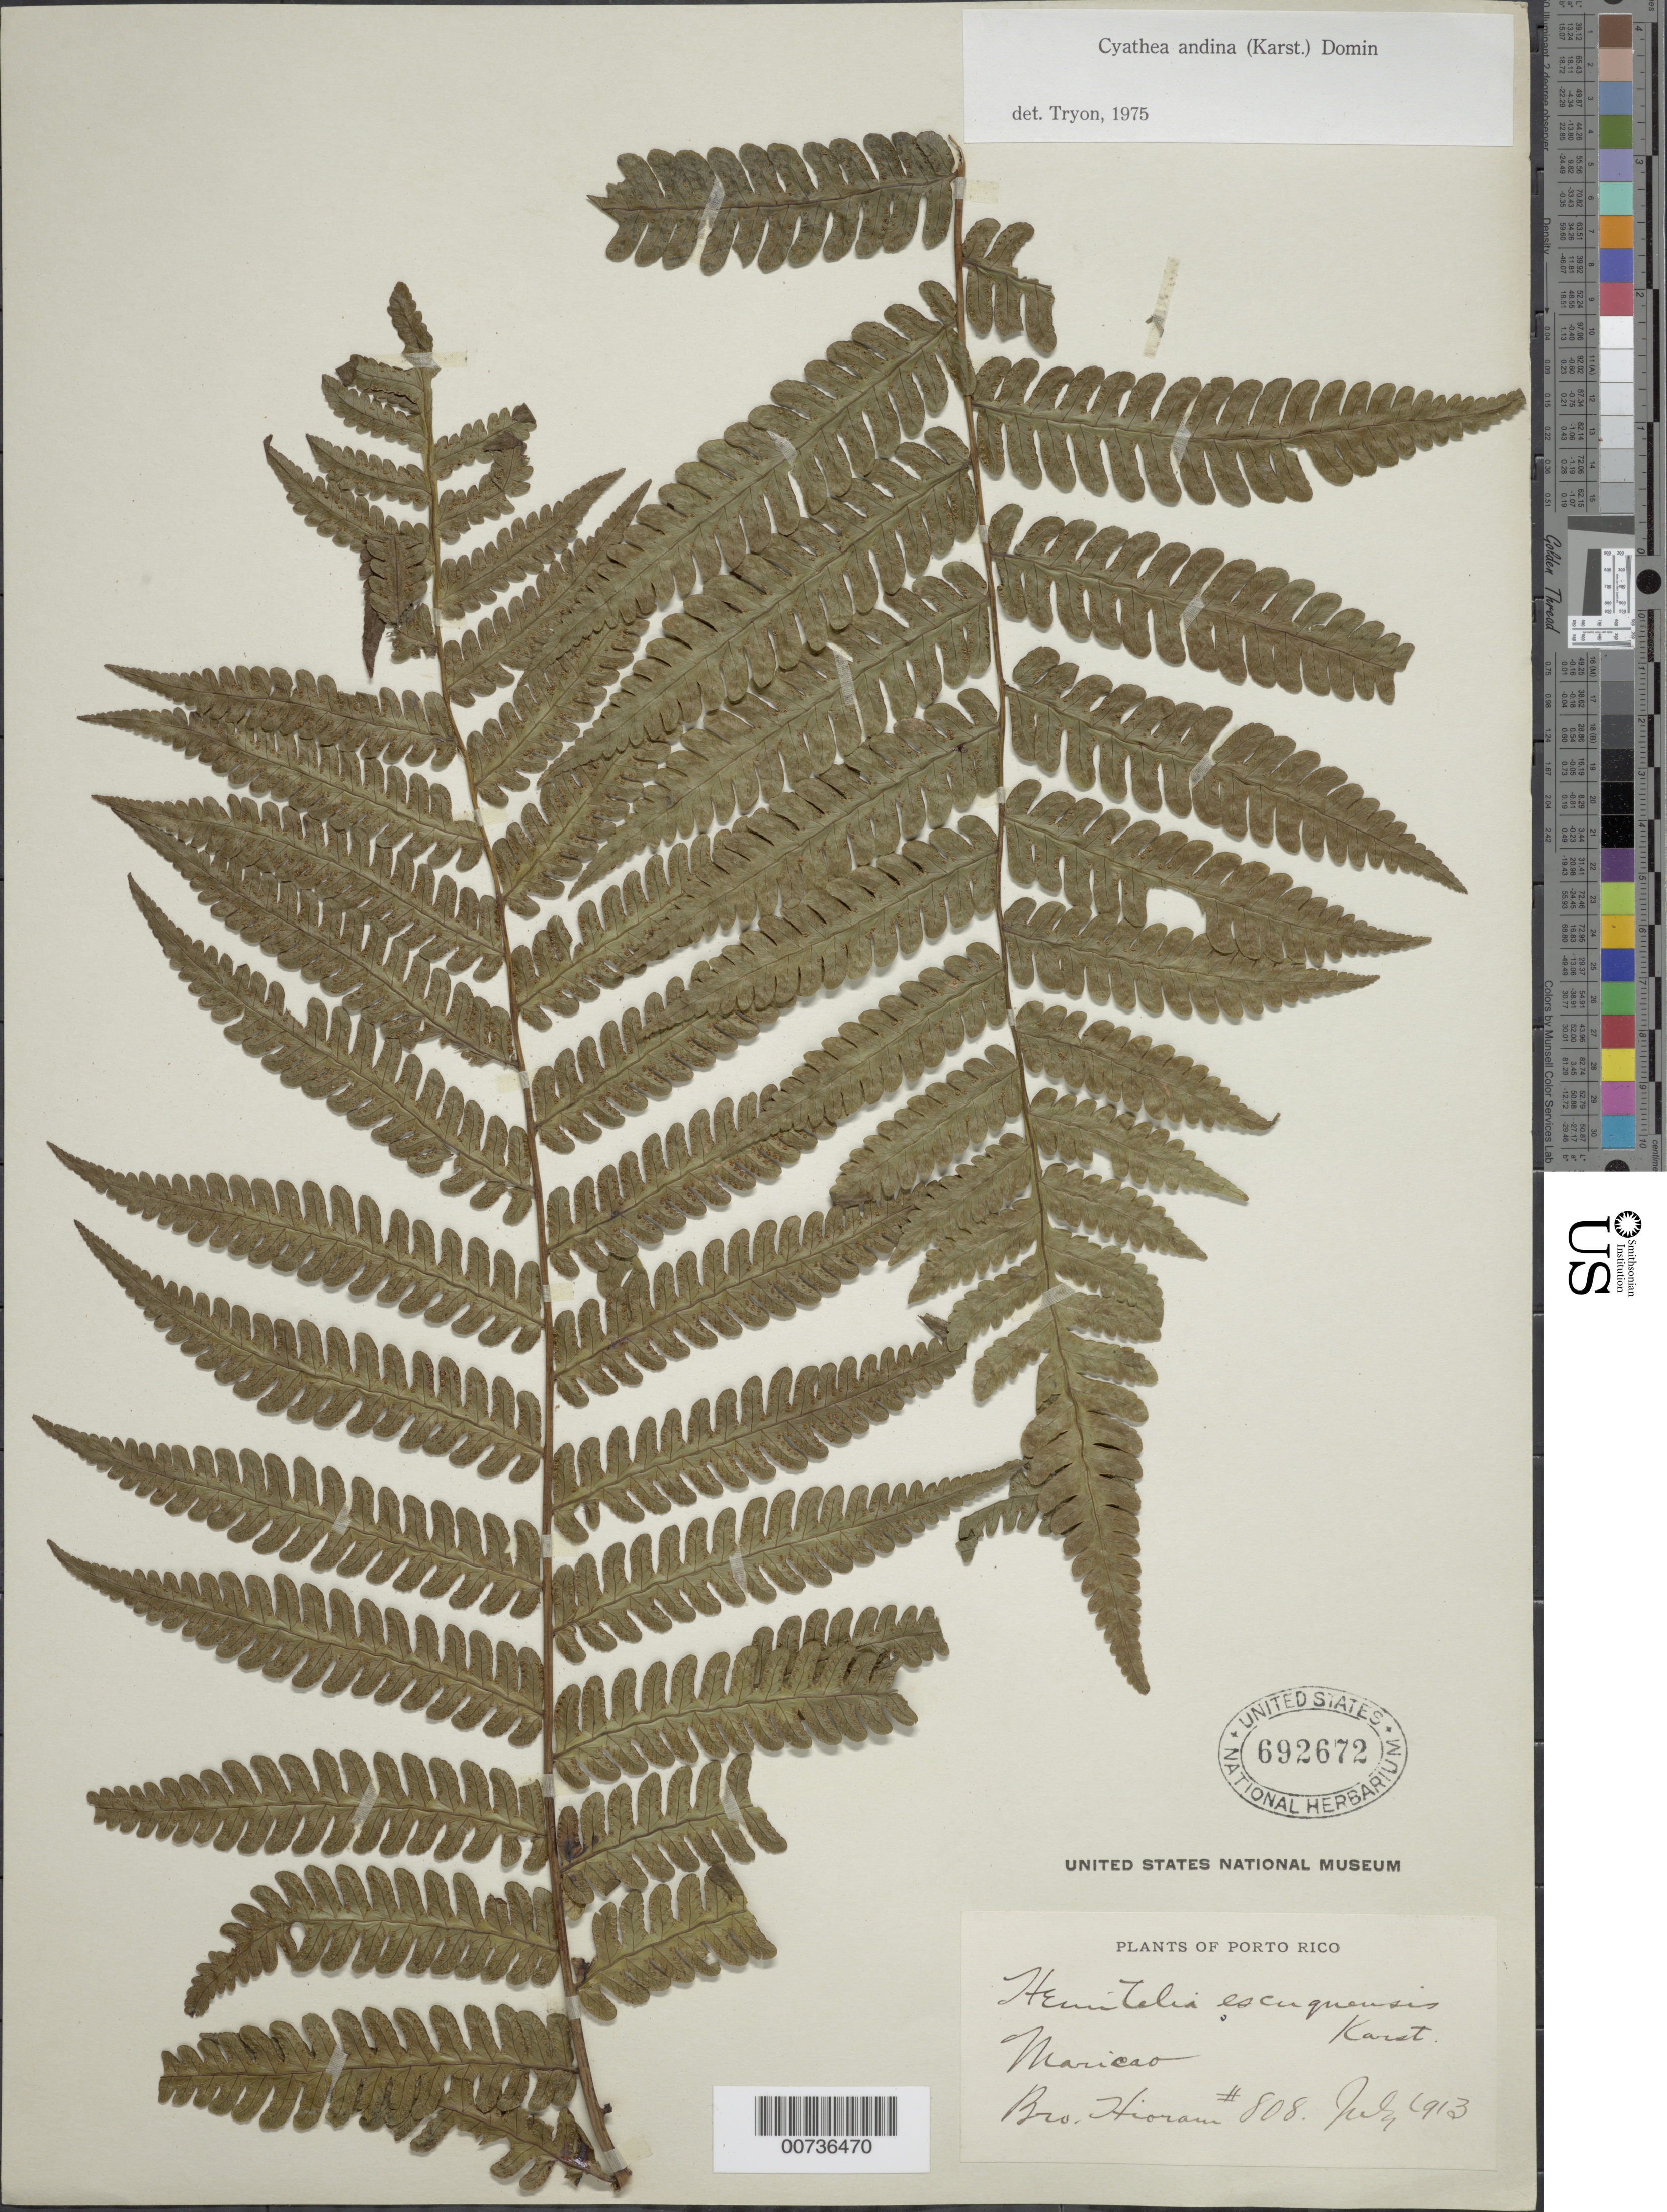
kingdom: Plantae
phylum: Tracheophyta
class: Polypodiopsida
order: Cyatheales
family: Cyatheaceae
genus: Cyathea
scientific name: Cyathea andina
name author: Domin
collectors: Bro. Hioram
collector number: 808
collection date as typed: Jul 1913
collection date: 1913-07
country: Puerto Rico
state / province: Maricao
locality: Maricao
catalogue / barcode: US 692672